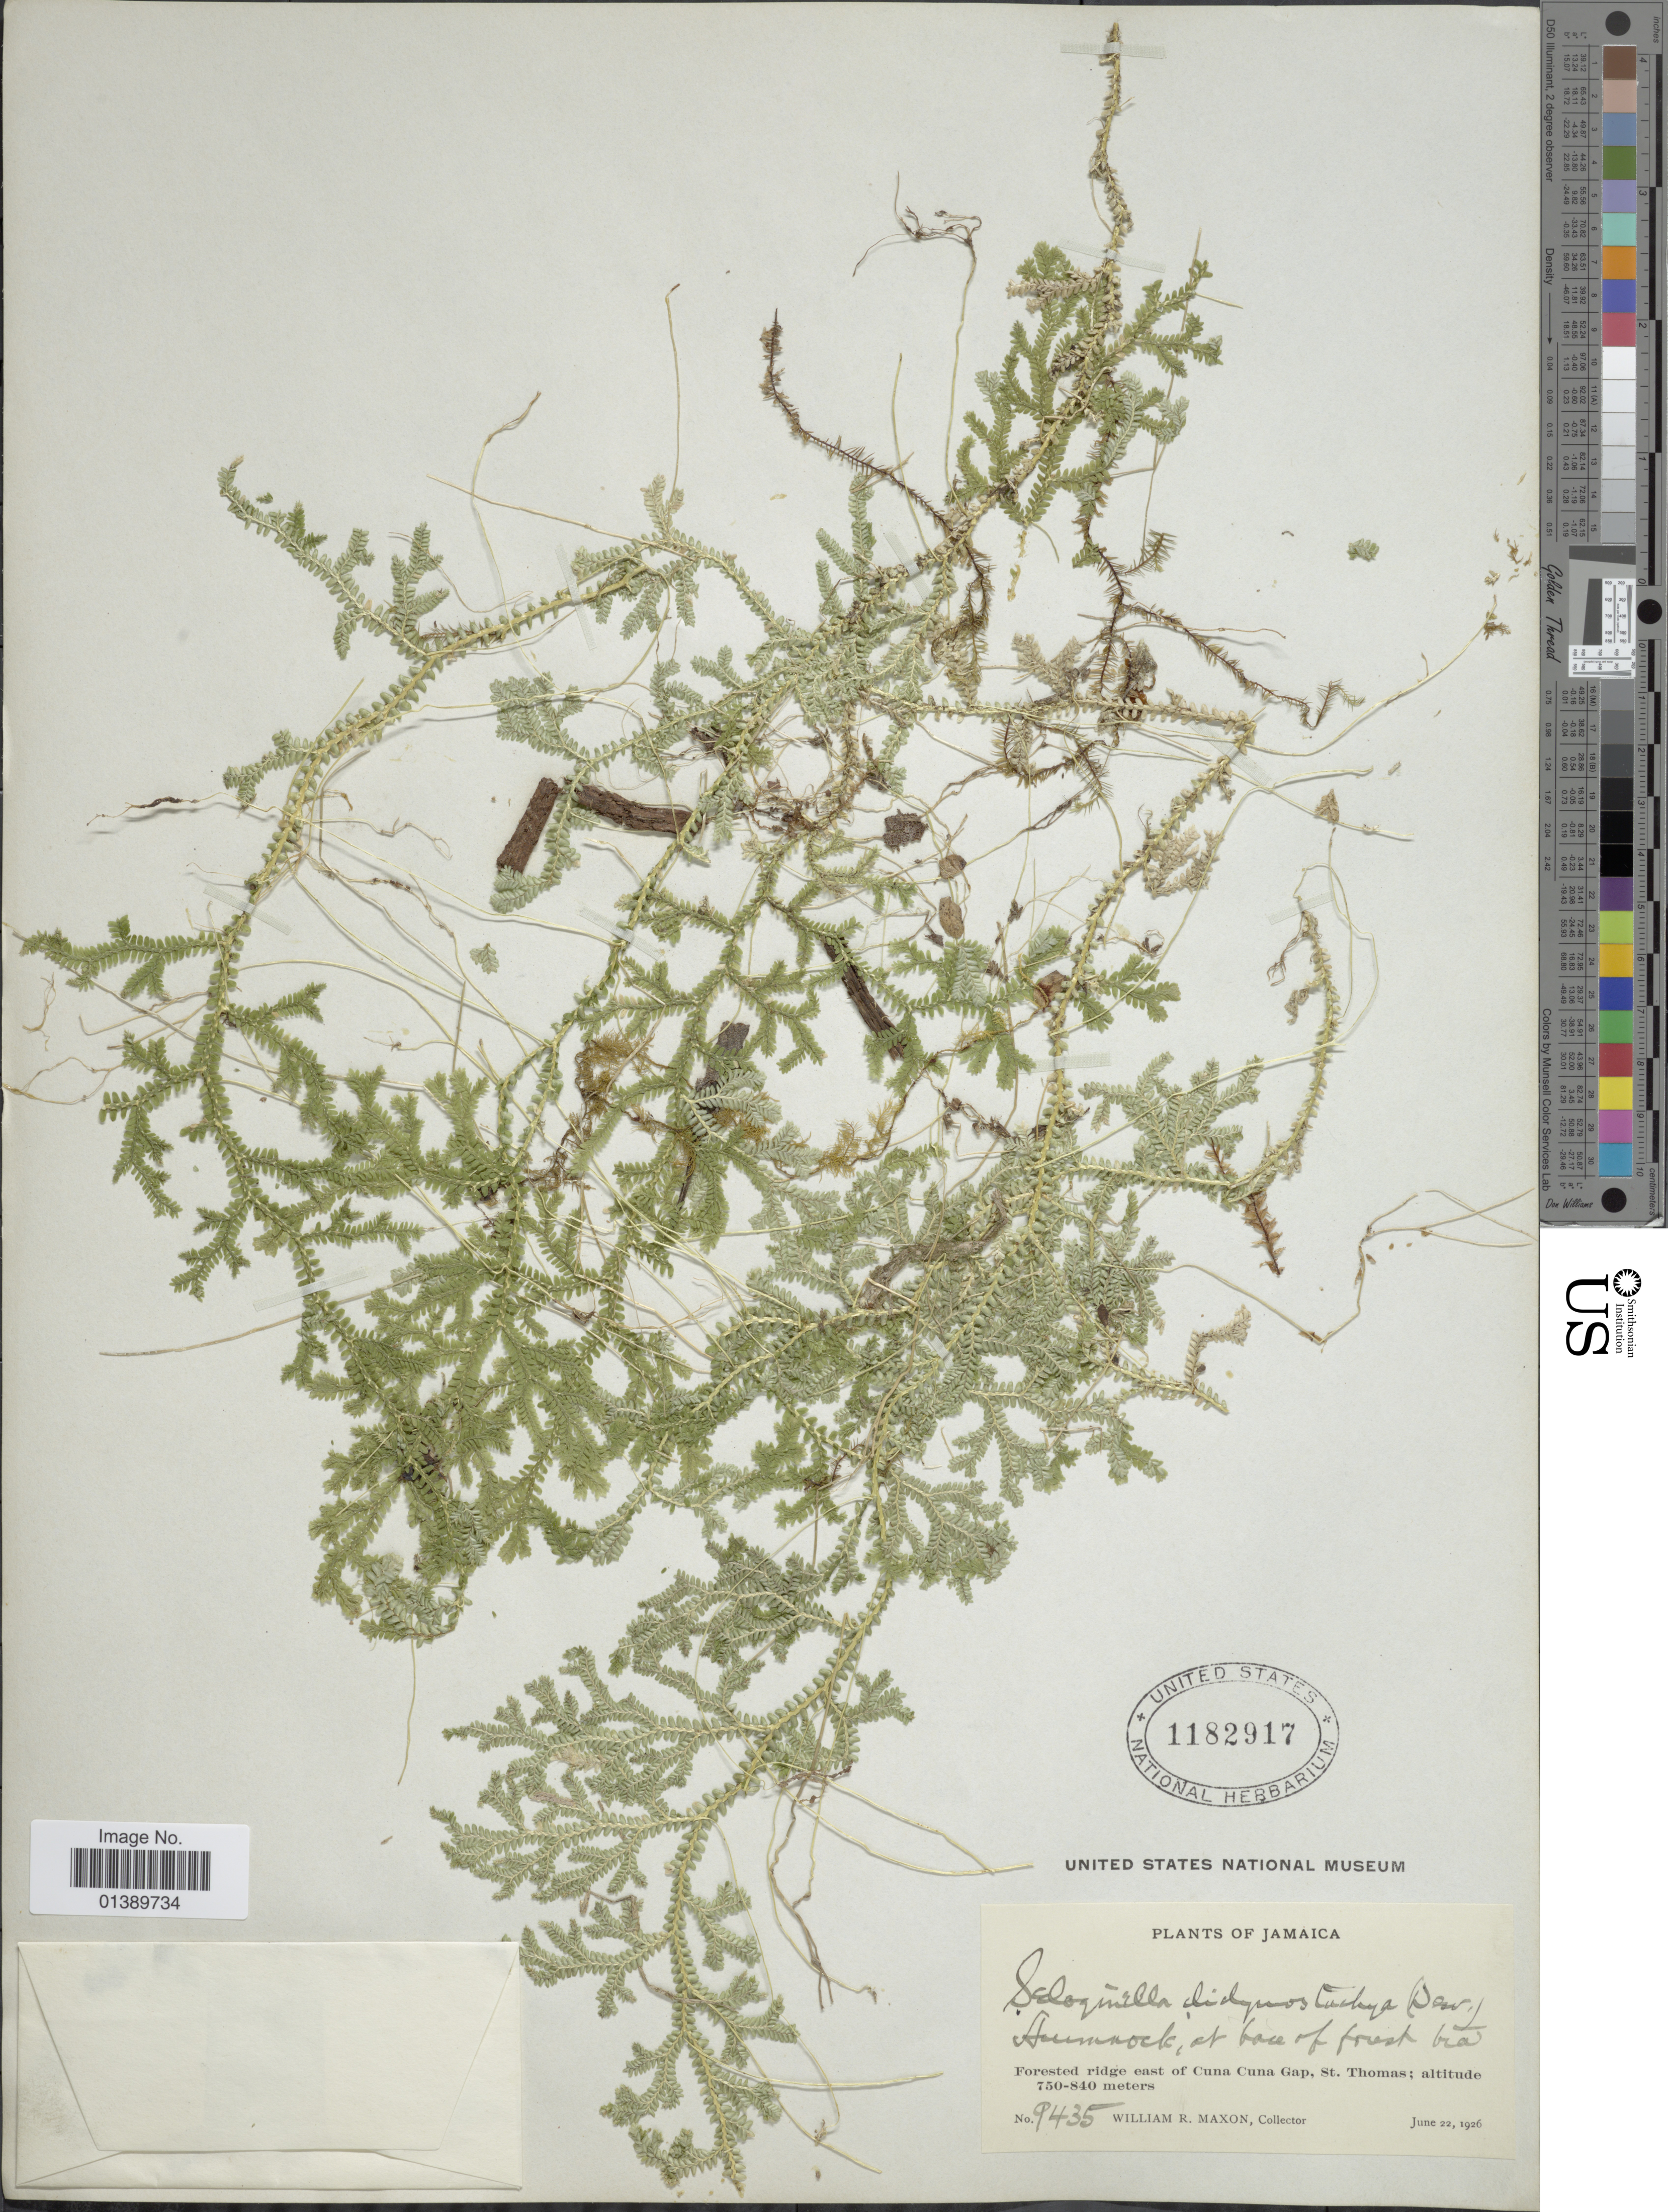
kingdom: Plantae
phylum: Tracheophyta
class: Lycopodiopsida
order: Selaginellales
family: Selaginellaceae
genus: Selaginella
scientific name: Selaginella denudata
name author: (Willd.) Spring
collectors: W. R. Maxon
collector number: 9435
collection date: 1926-06-22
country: Jamaica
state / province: Saint Thomas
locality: Forested ridge east of Cuna Cuna Gap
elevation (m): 750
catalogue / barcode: US 1182917